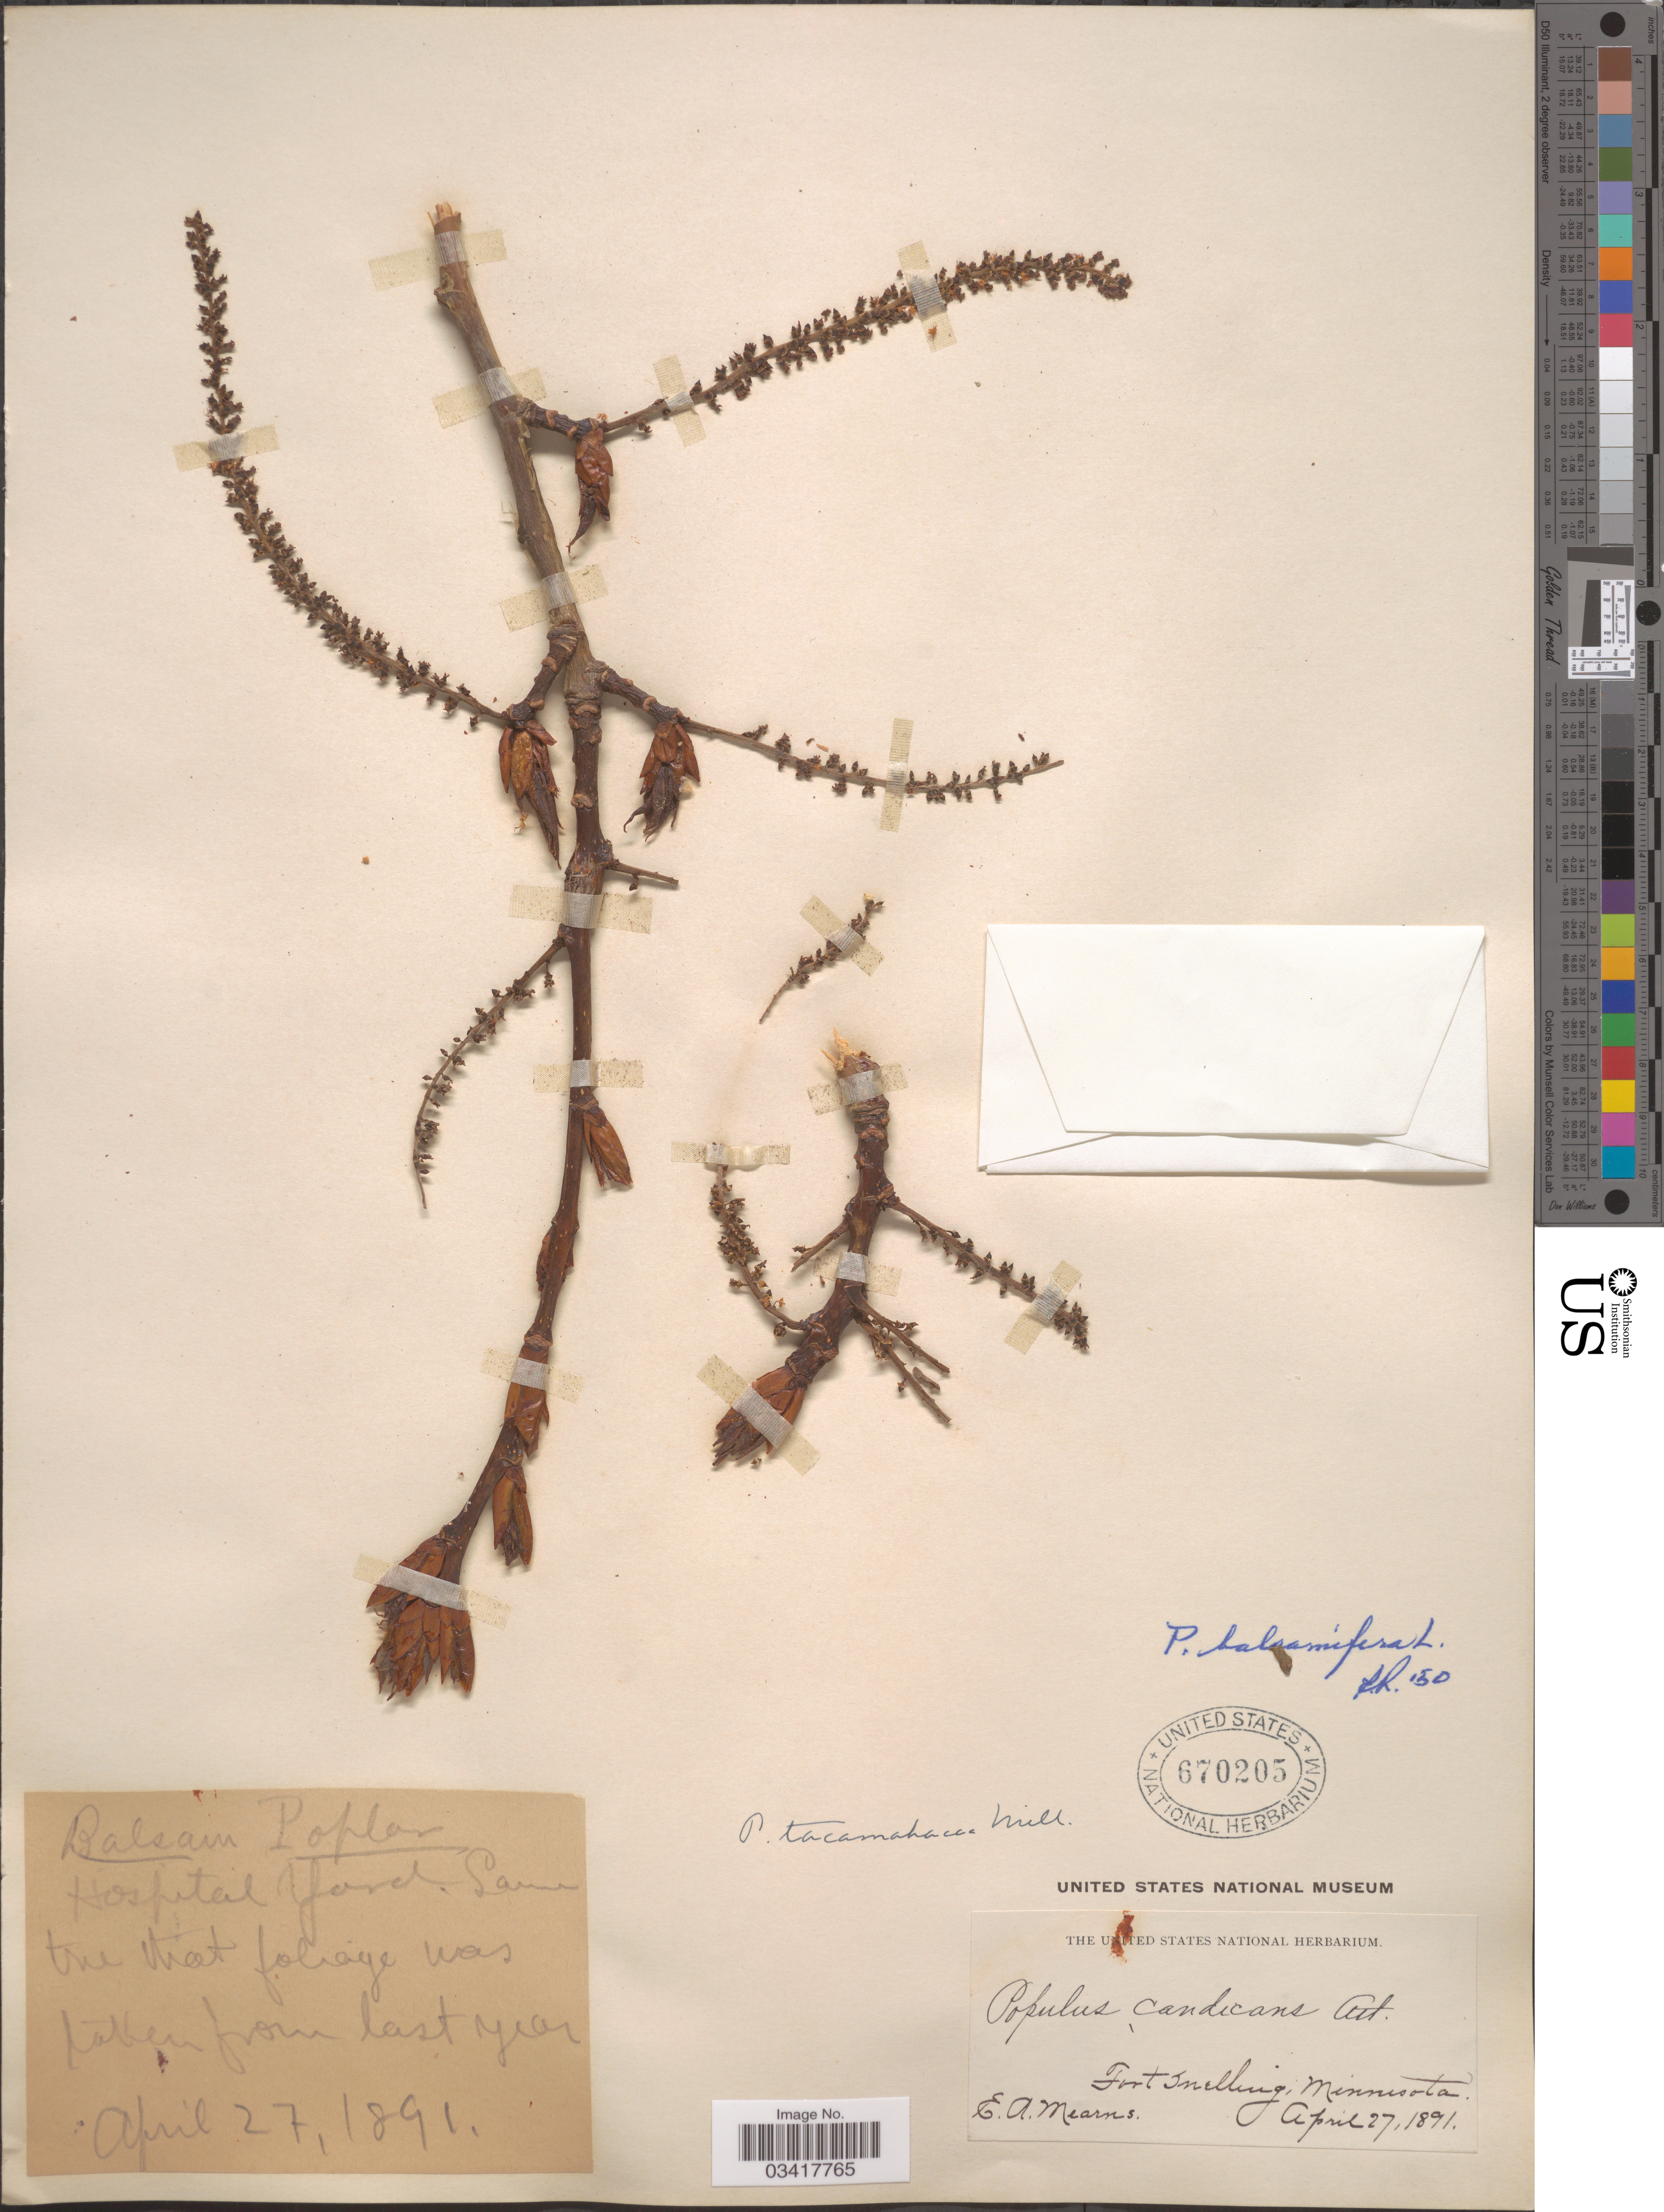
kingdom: Plantae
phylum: Tracheophyta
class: Magnoliopsida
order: Malpighiales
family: Salicaceae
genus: Populus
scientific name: Populus balsamifera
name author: L.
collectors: E. A. Mearns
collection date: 1891-04-27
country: United States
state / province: Minnesota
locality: Hospital Yard. [unsure placement] Fort Snelling.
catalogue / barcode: US 670205